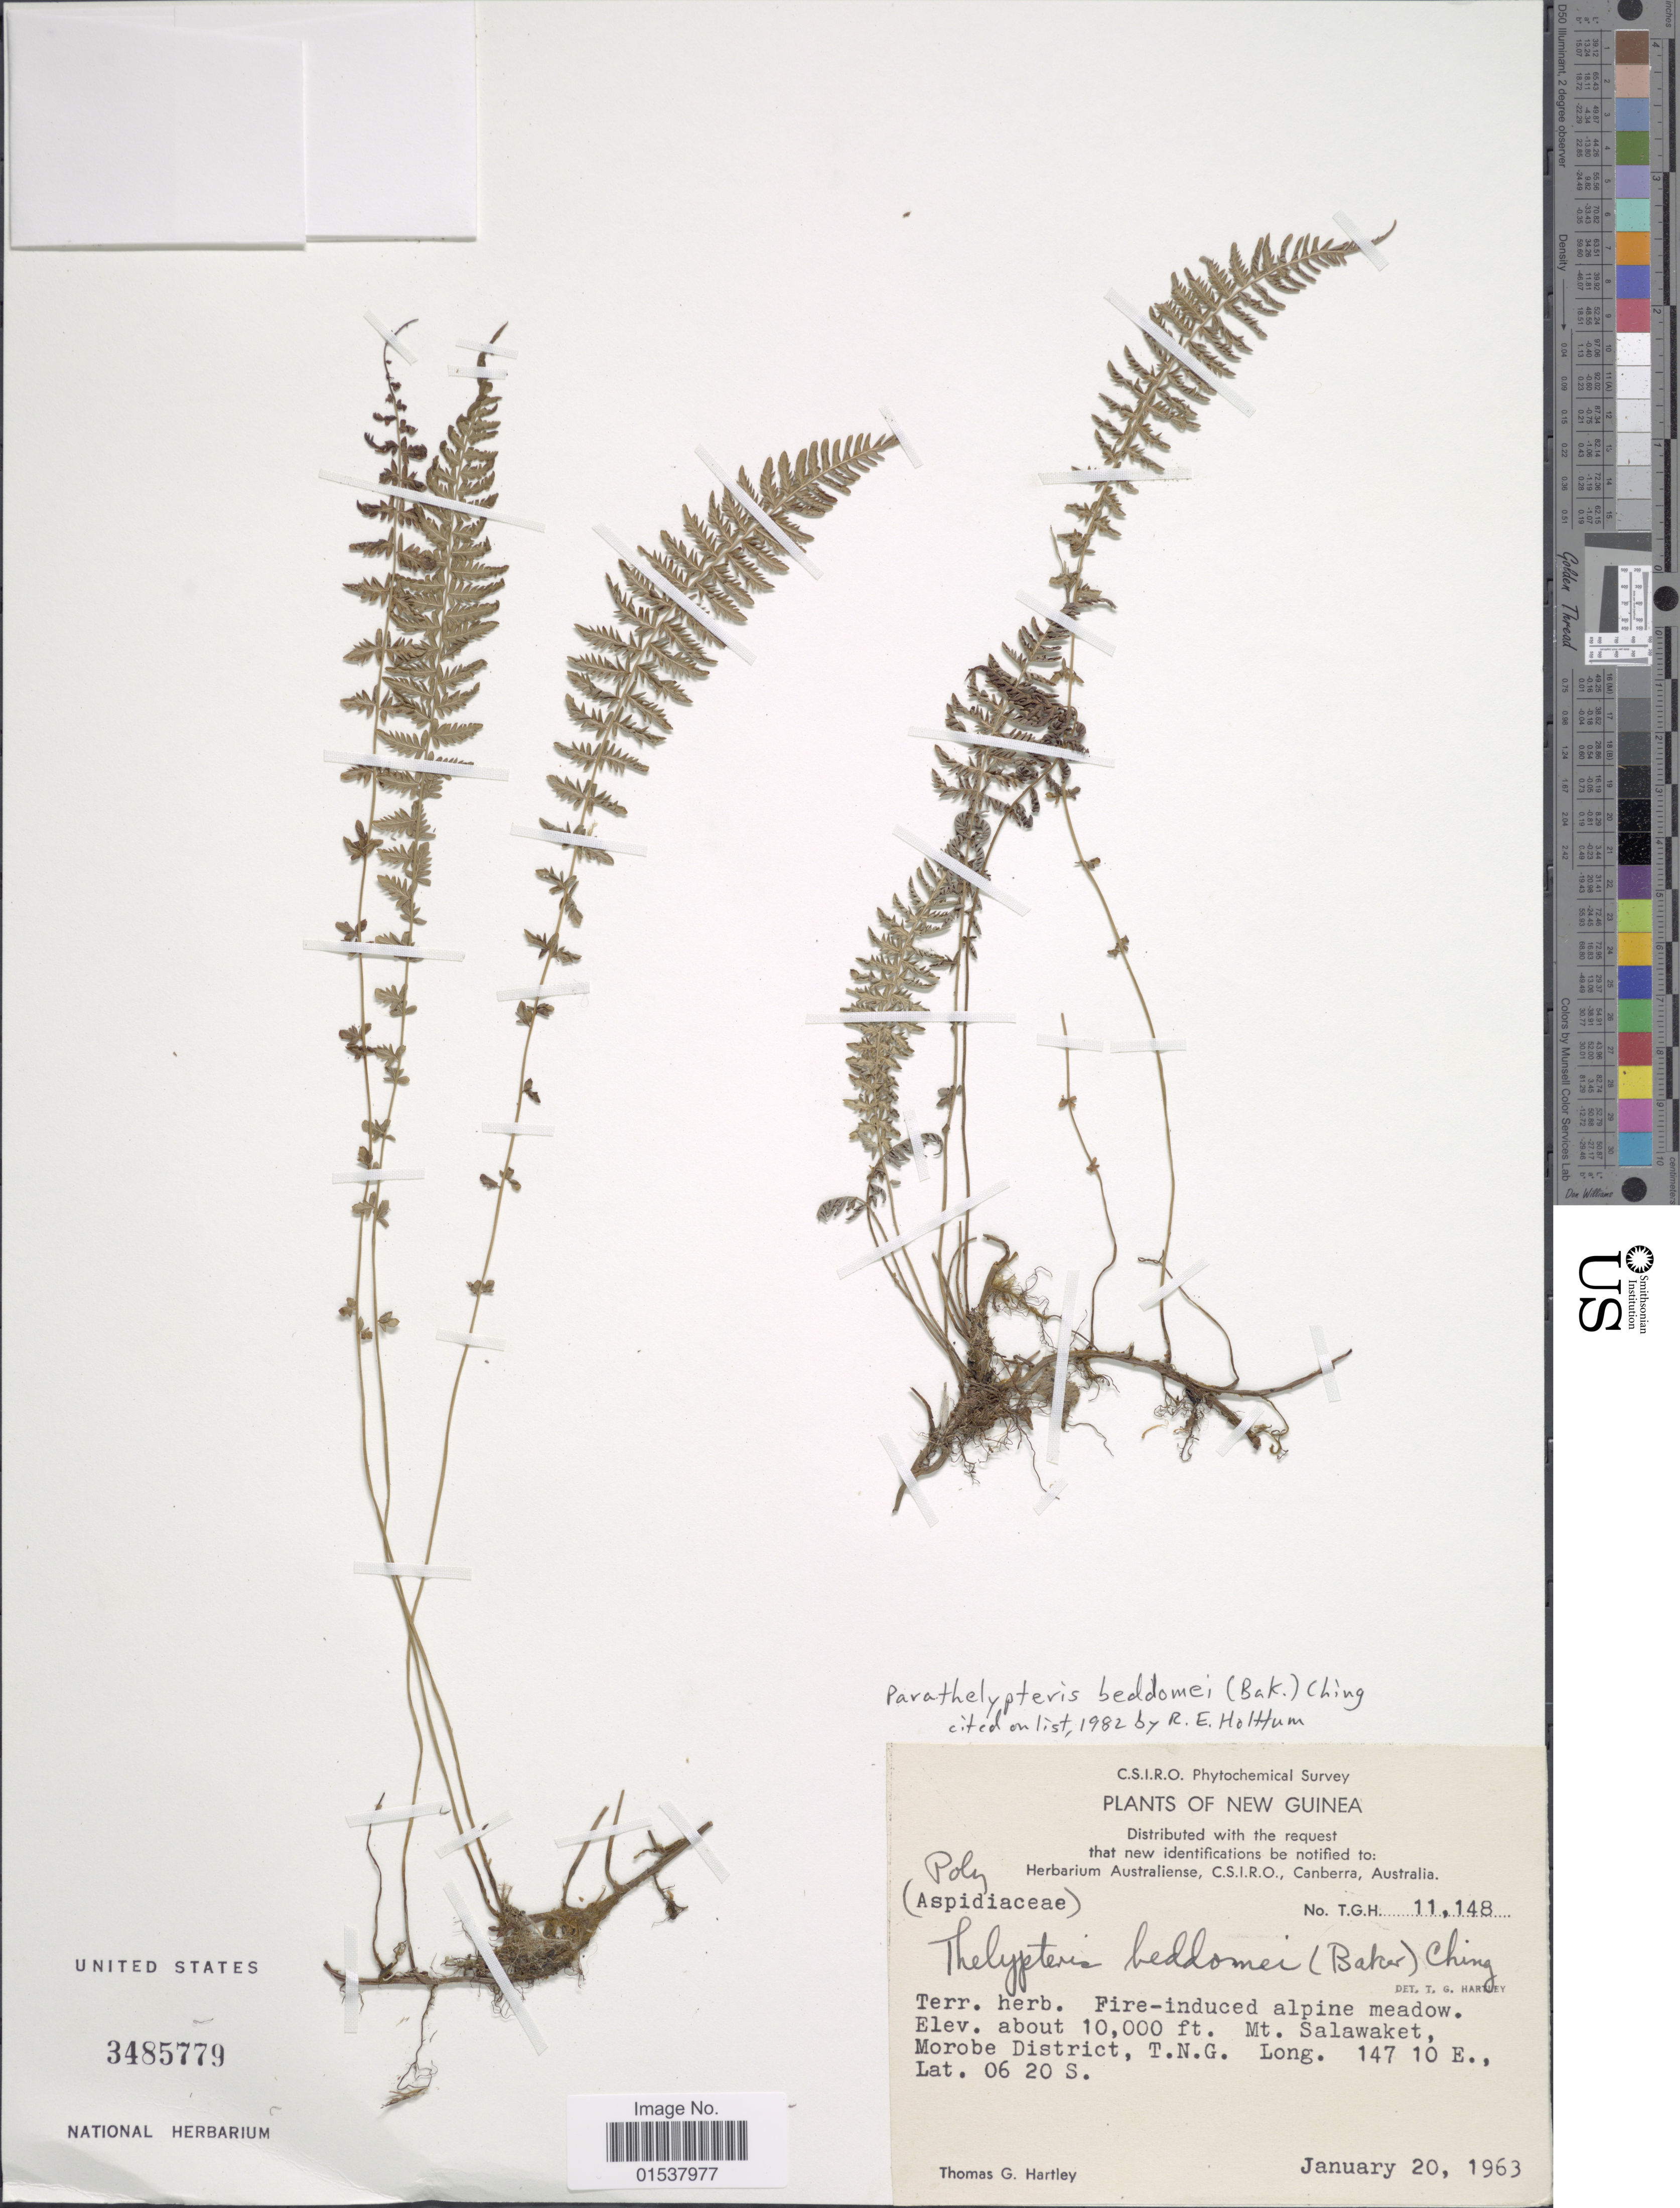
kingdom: Plantae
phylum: Tracheophyta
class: Polypodiopsida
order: Polypodiales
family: Thelypteridaceae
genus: Parathelypteris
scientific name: Parathelypteris beddomei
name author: (Baker) Ching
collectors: T. G. Hartley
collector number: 11148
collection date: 1963-01-20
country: Papua New Guinea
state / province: Morobe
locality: New Guinea, Mt. Salawaket, Morobe District, T. N. G.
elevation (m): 3048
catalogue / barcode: US 3485779